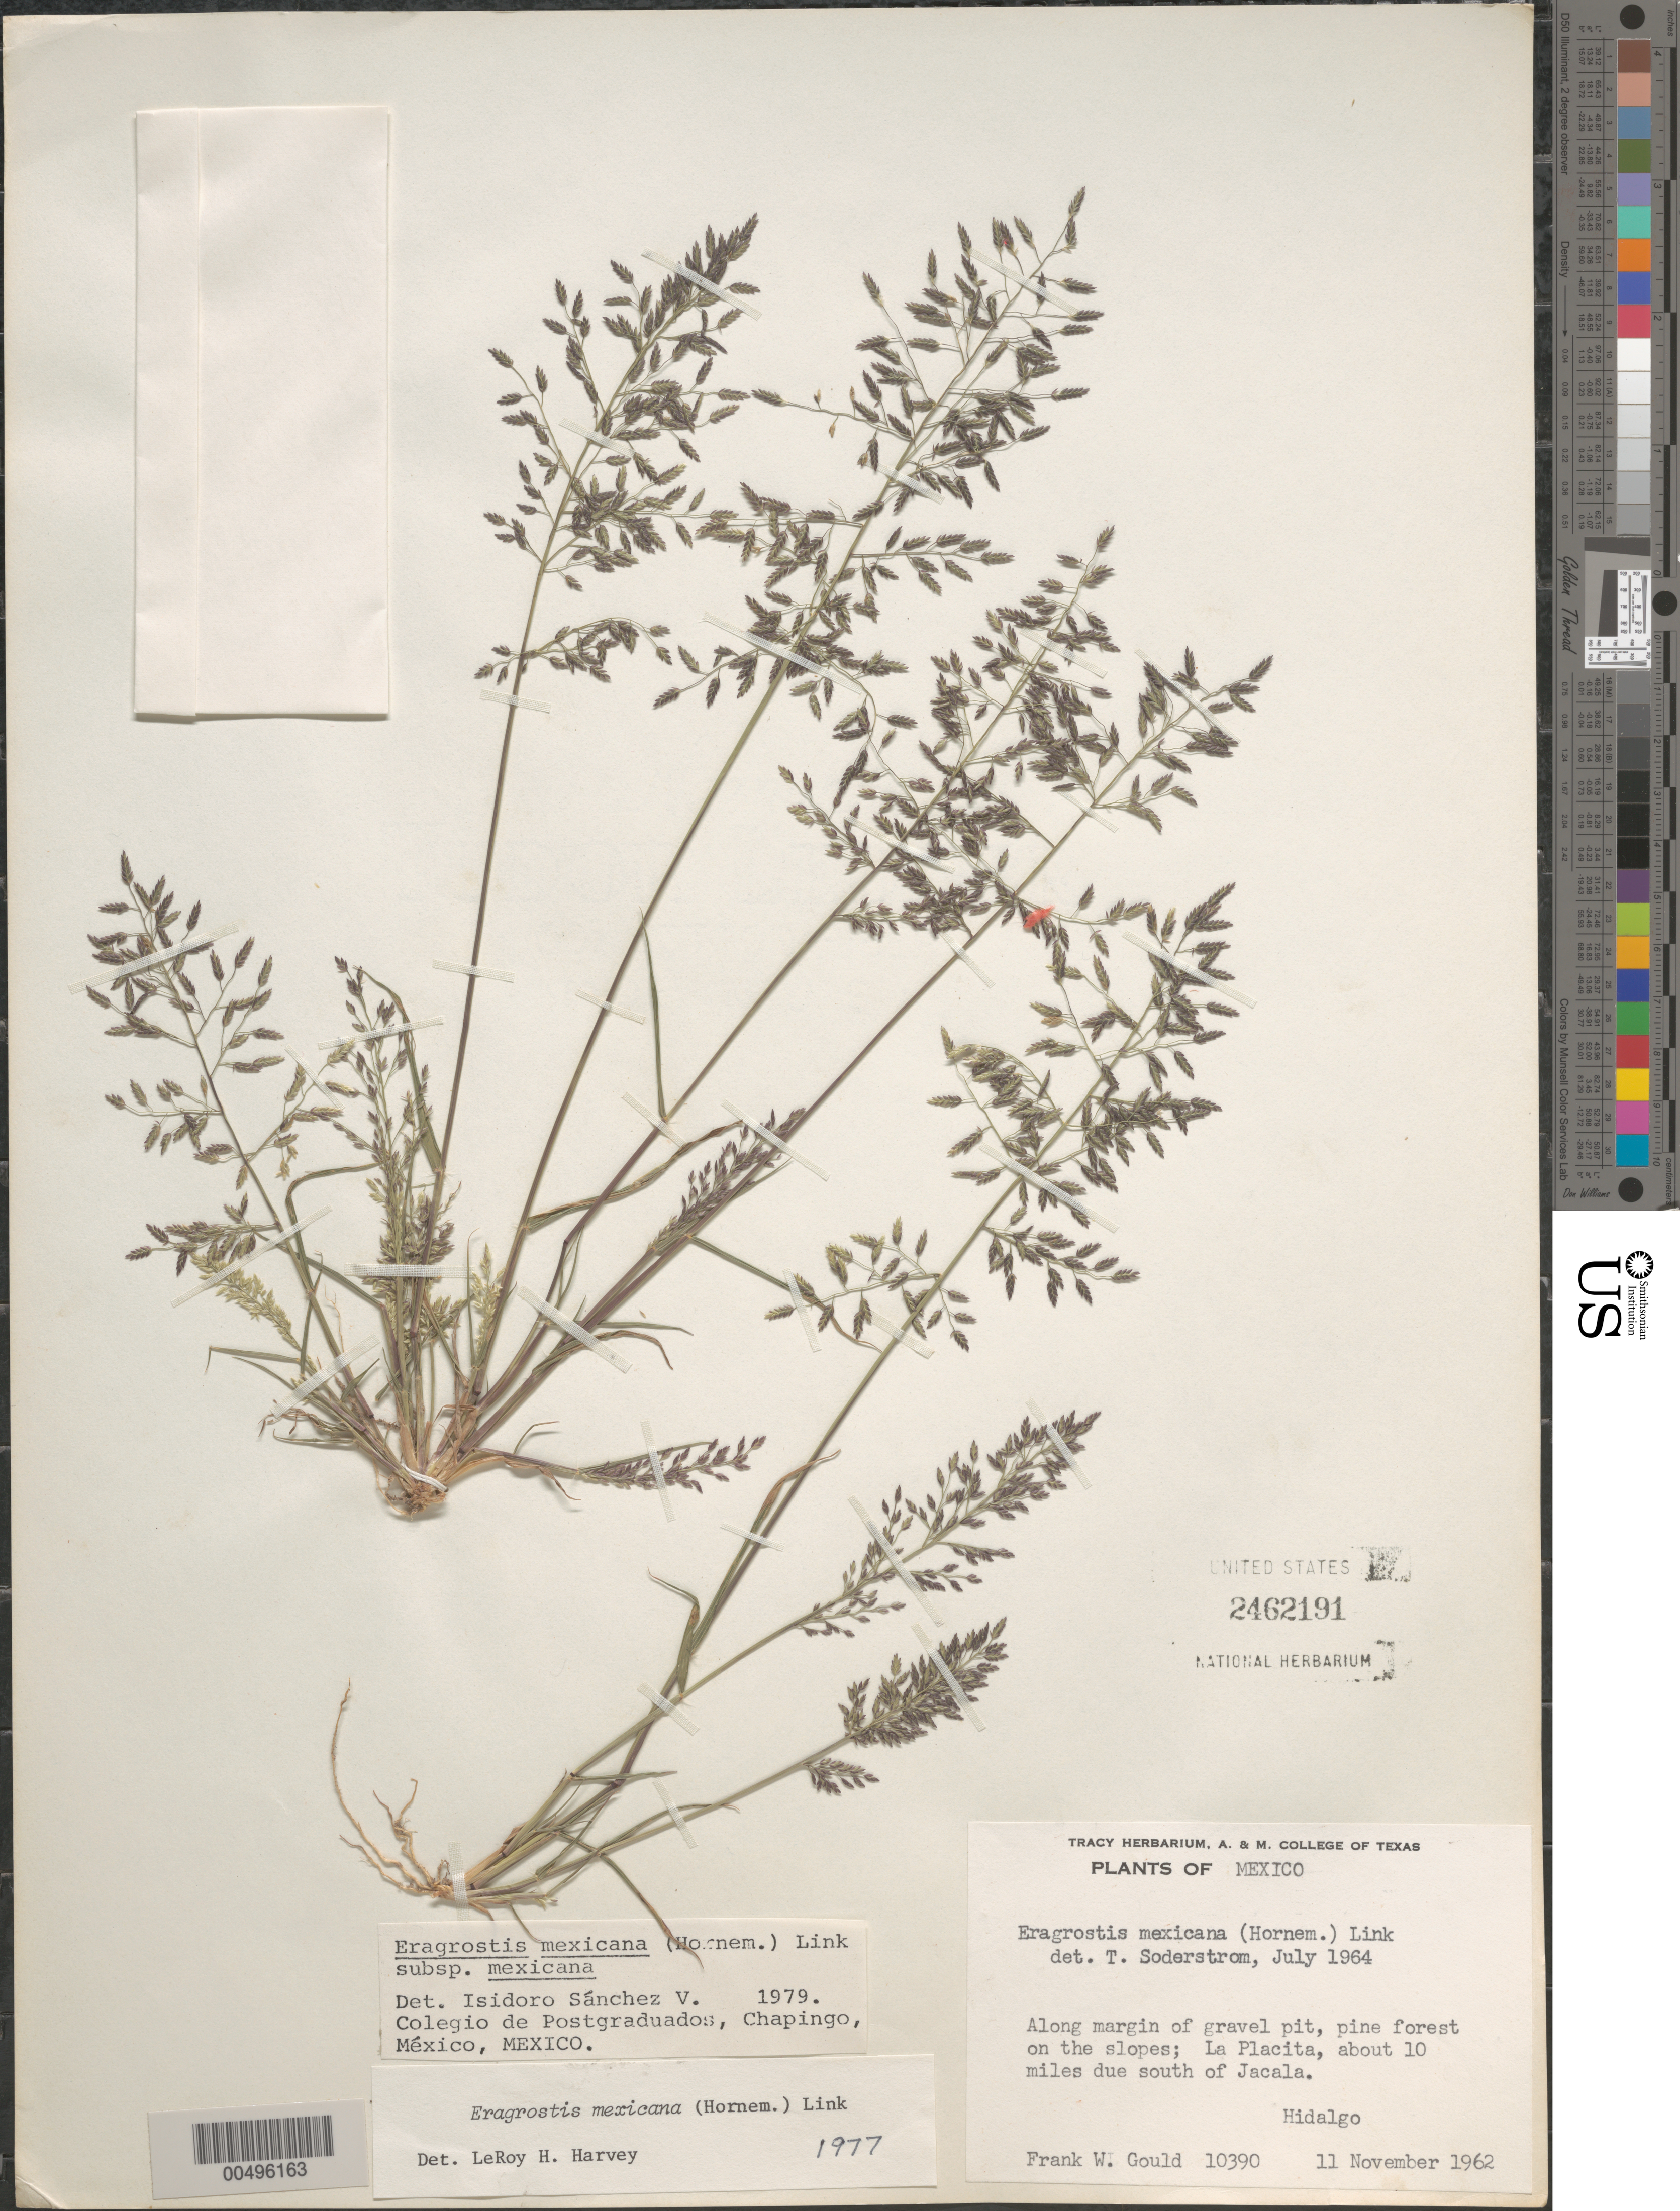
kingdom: Plantae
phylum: Tracheophyta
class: Liliopsida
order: Poales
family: Poaceae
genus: Eragrostis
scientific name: Eragrostis mexicana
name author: (Hornem.) Link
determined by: Sánchez Vega, I. M.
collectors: F. W. Gould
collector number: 10390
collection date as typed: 11 Nov 1962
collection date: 1962-11-11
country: Mexico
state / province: Hidalgo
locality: La Placita, about 10 mi due S of Jacala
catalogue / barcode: US 2462191